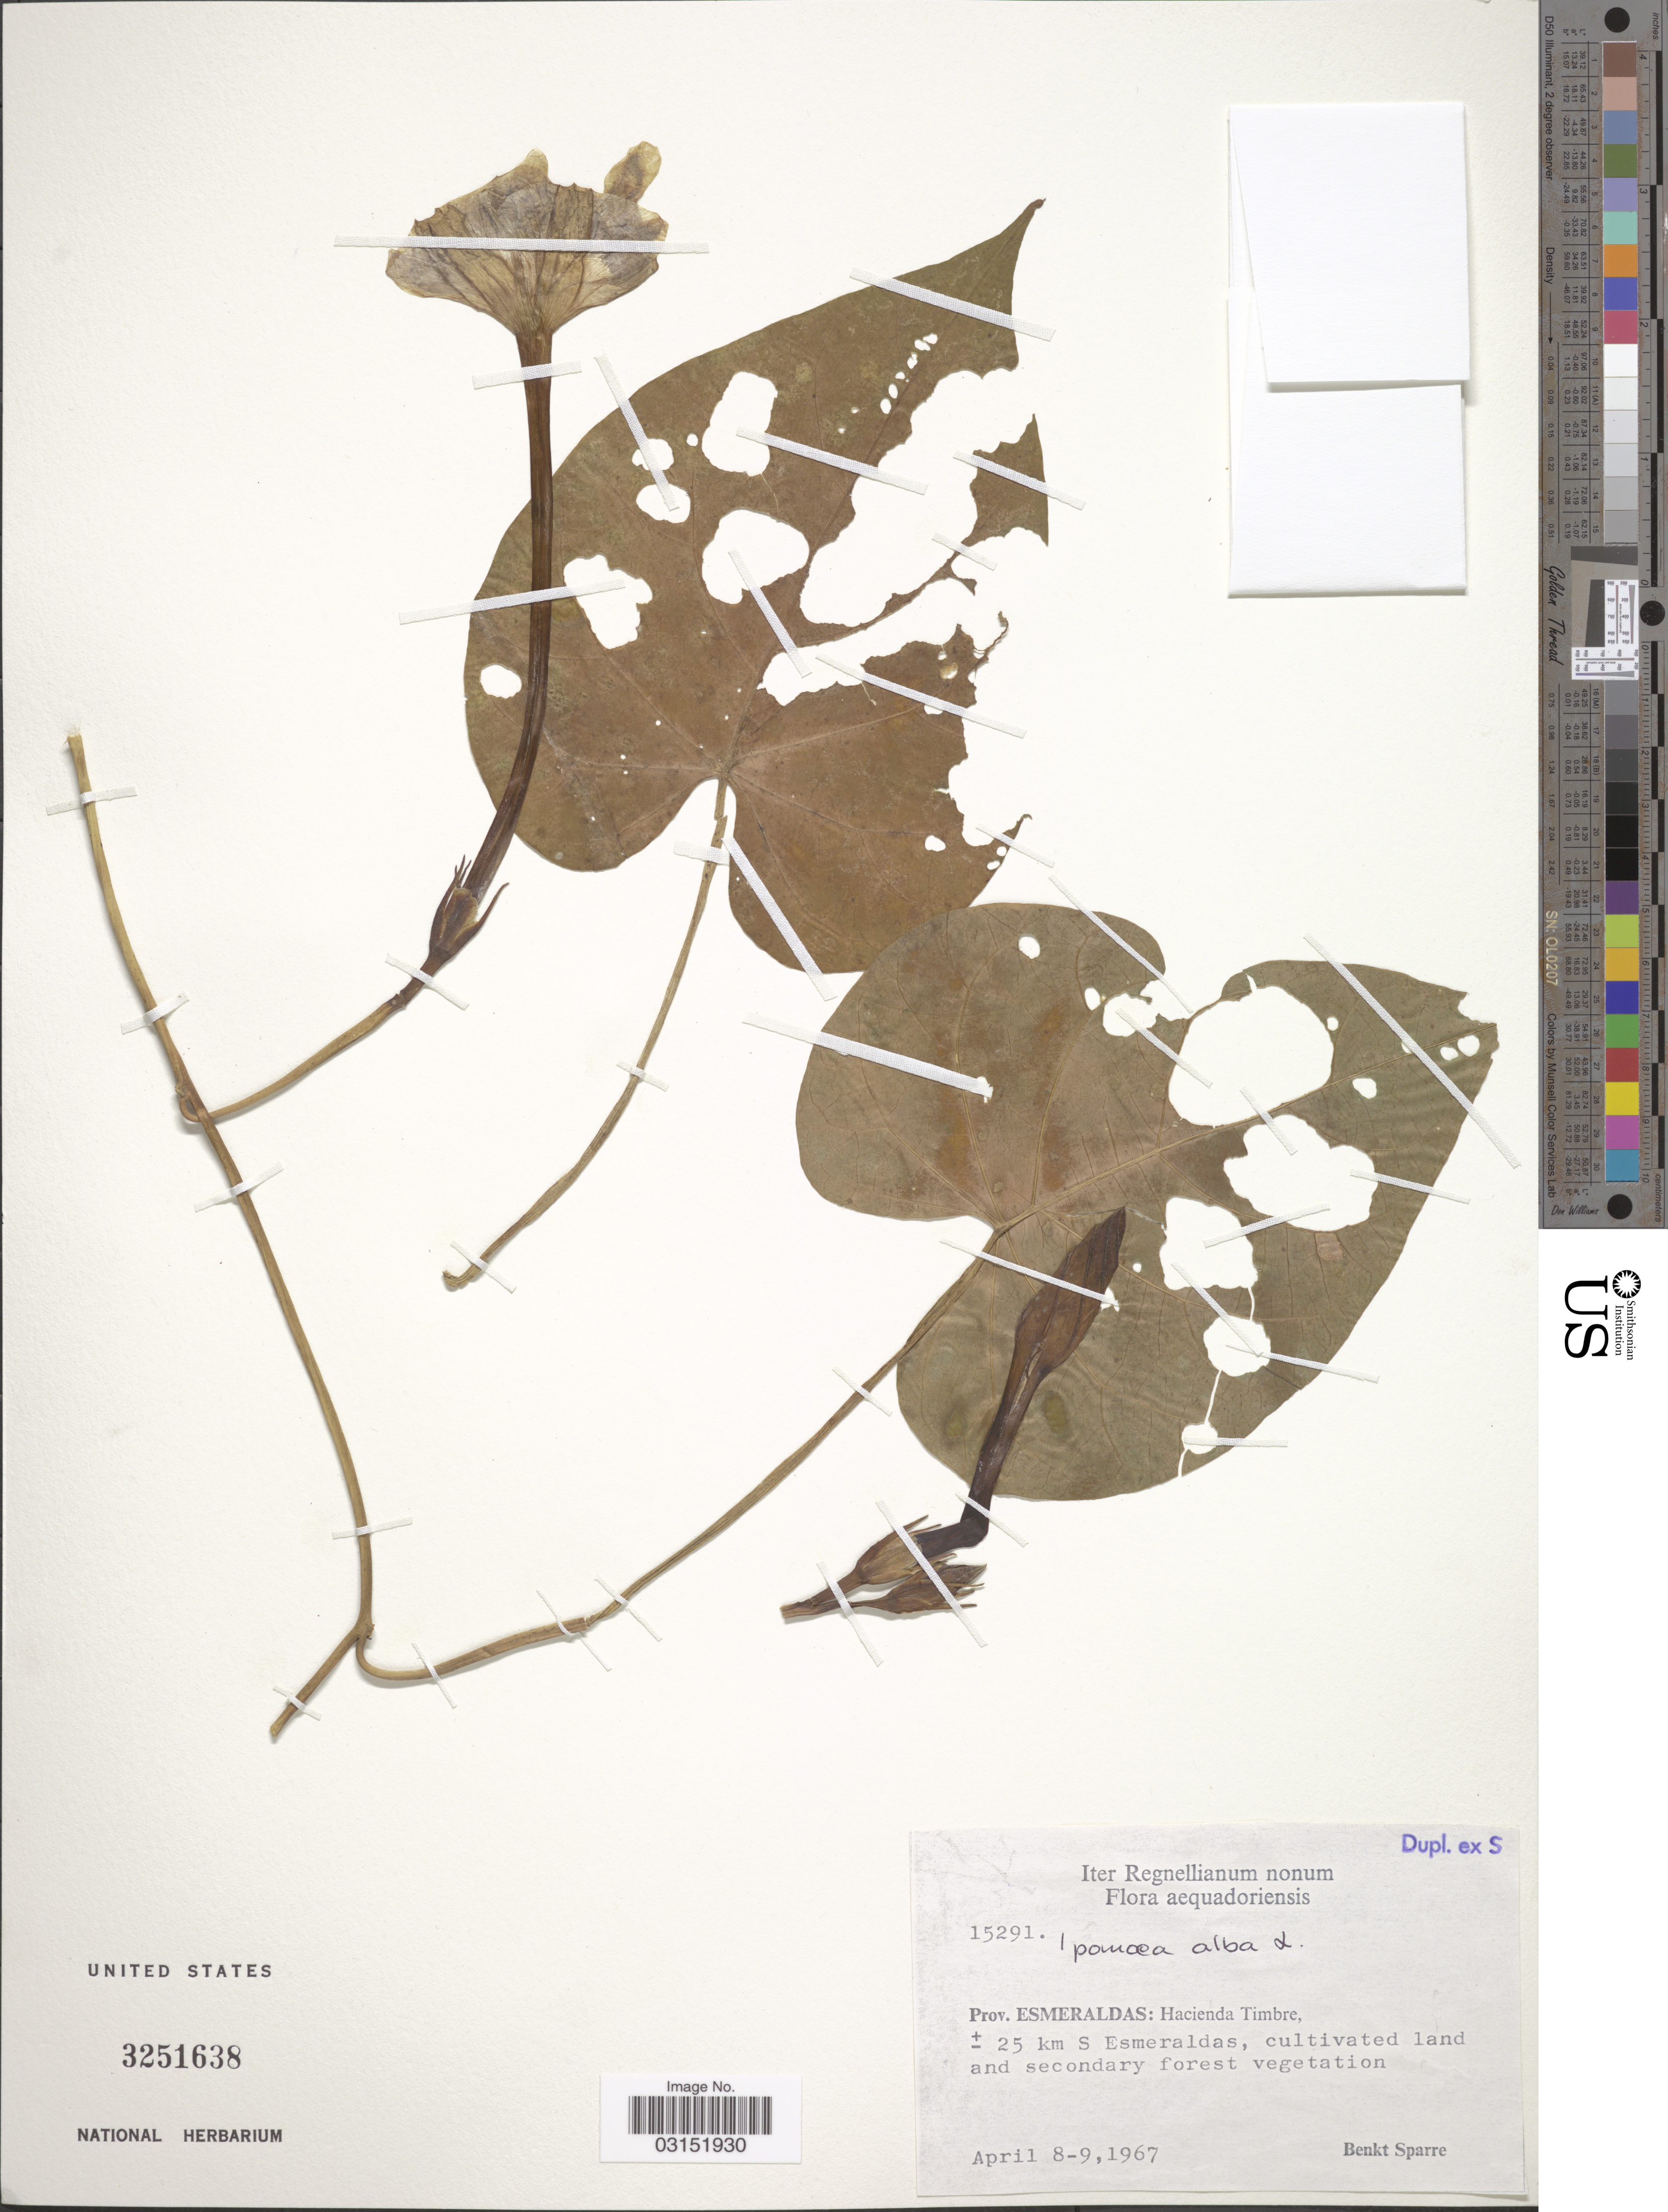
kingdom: Plantae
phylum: Tracheophyta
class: Magnoliopsida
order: Solanales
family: Convolvulaceae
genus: Ipomoea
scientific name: Ipomoea alba L.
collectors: B. Sparre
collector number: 15291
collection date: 1967-04-08/1967-04-09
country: Ecuador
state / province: Esmeraldas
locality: Prov. Esmeraldas: Hacienda Timbre, ± 25 km S Esmeraldas.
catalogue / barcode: US 3251638